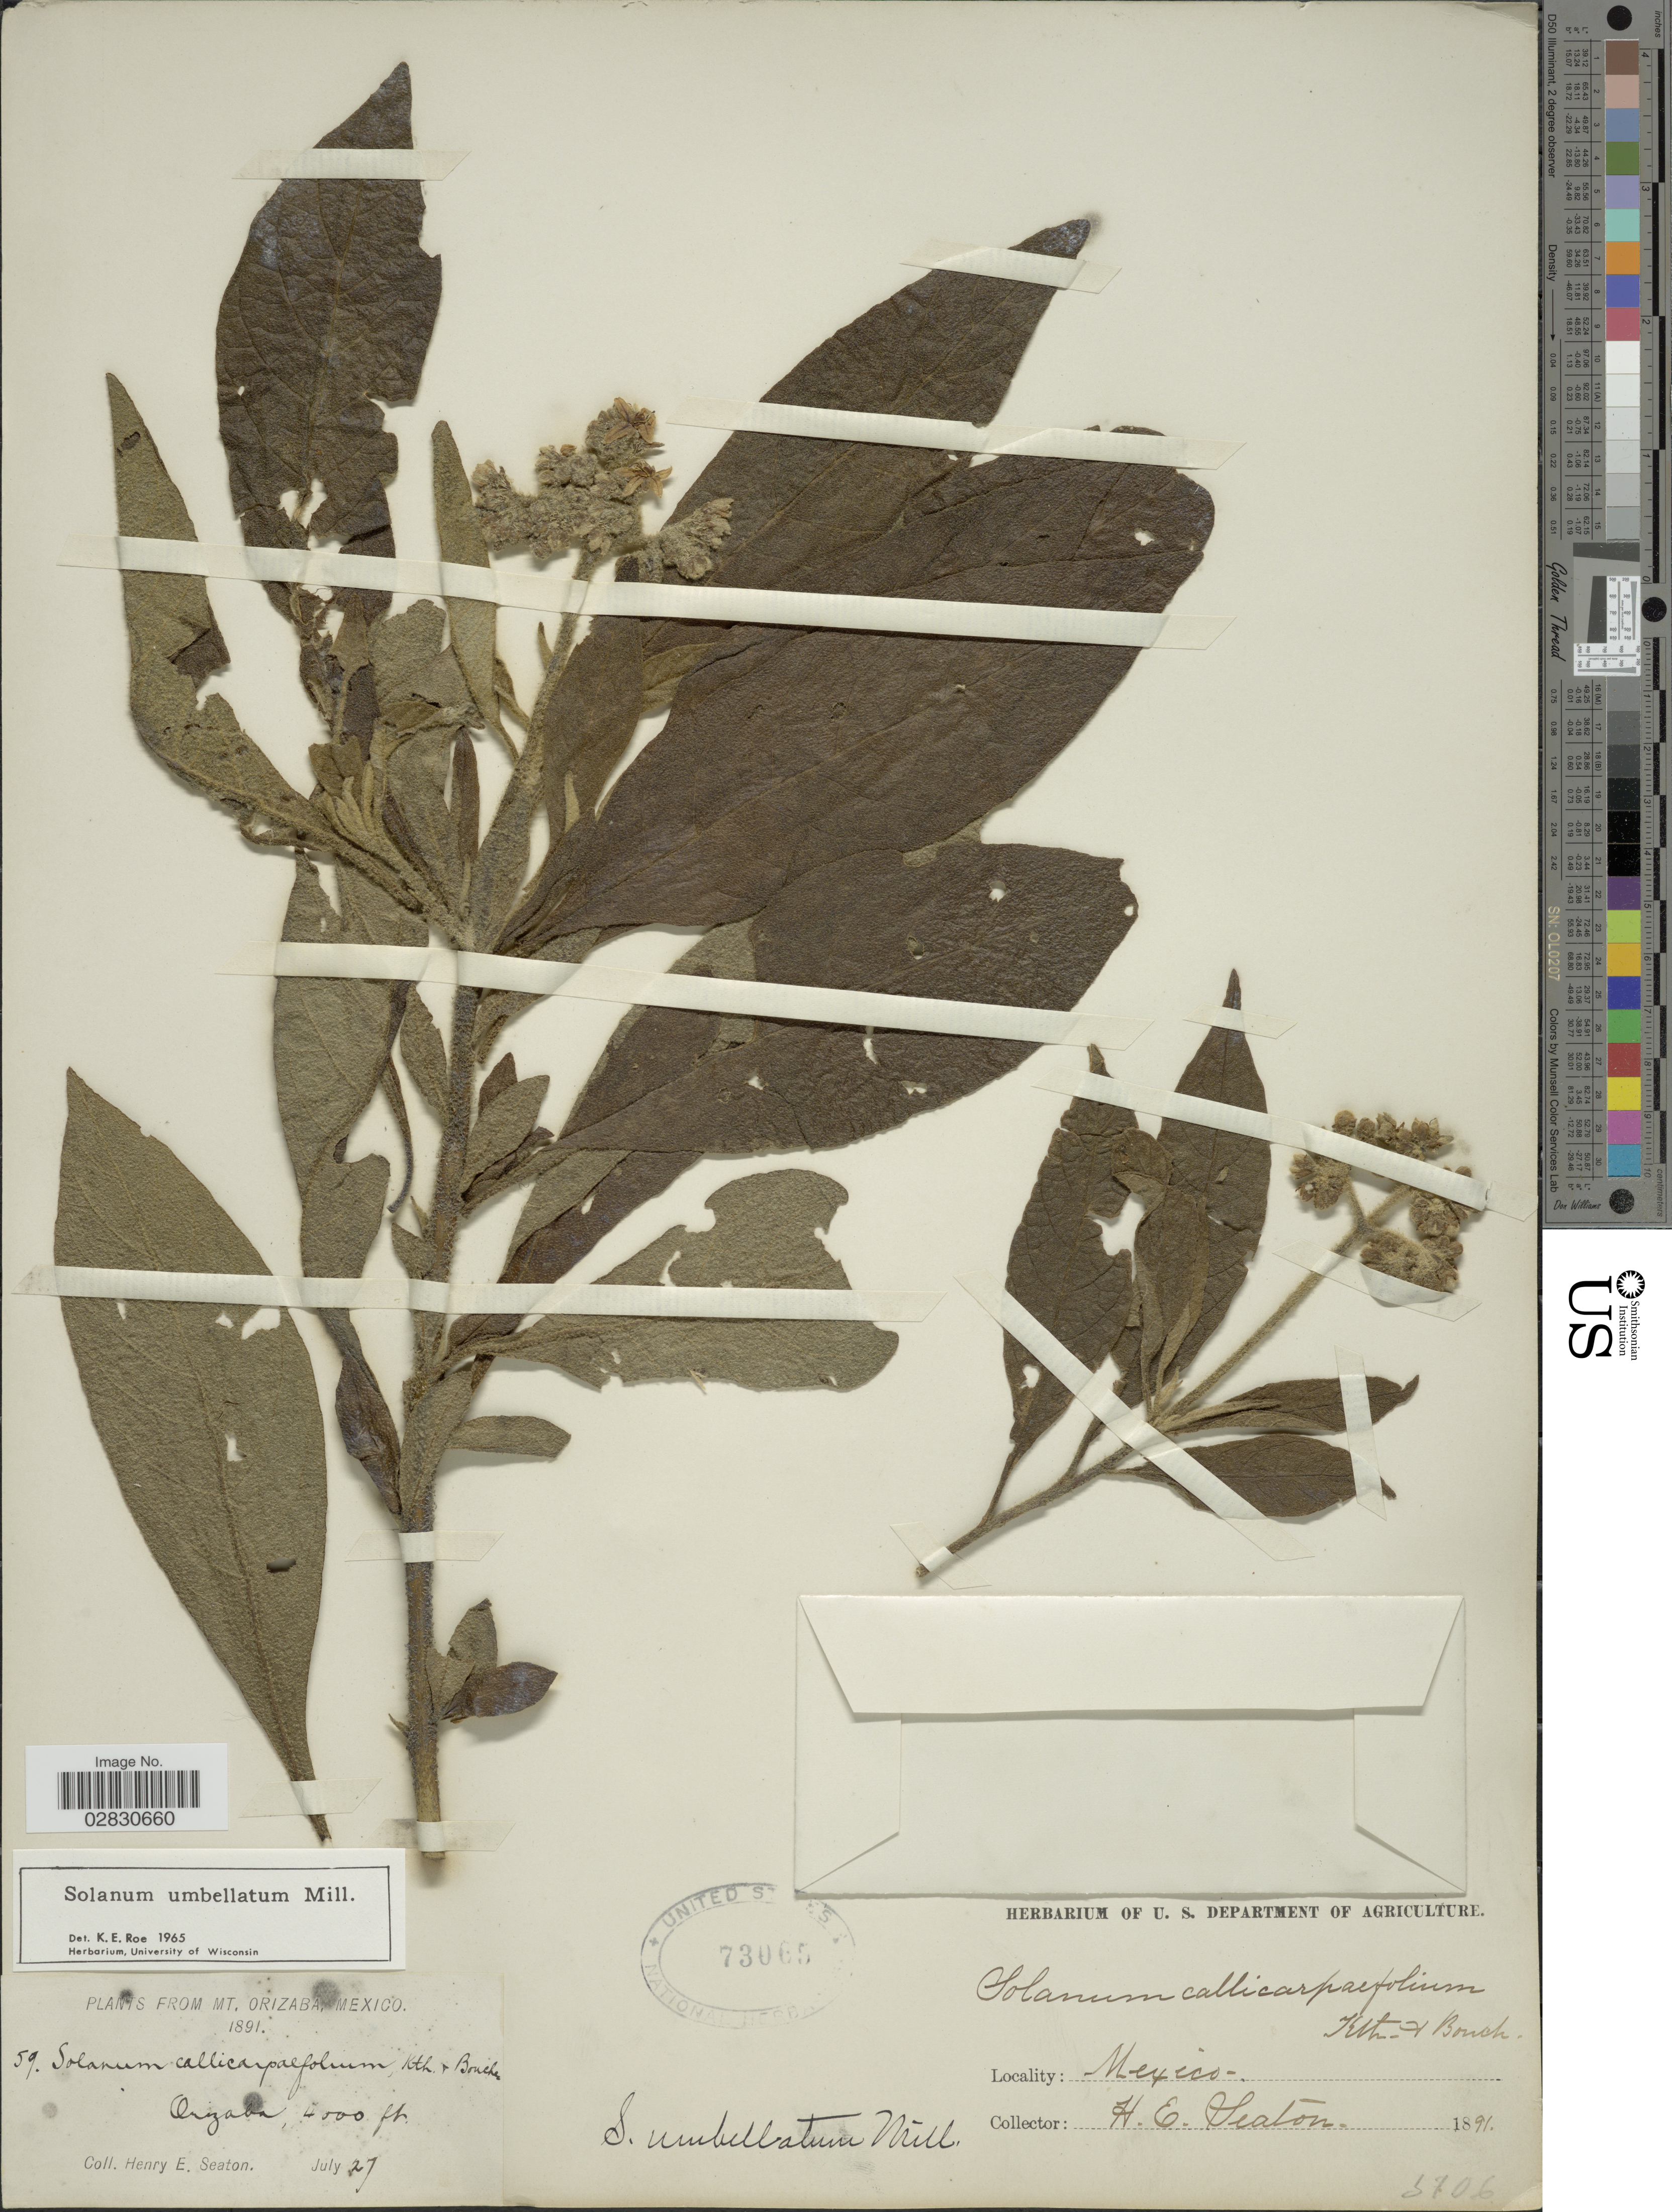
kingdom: Plantae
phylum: Tracheophyta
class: Magnoliopsida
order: Solanales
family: Solanaceae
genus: Solanum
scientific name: Solanum umbellatum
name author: Mill.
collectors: H. E. Seaton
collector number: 59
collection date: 1891-07-27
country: Mexico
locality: Mt. Orizaba, Orizaba.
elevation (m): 1219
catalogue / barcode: US 73065